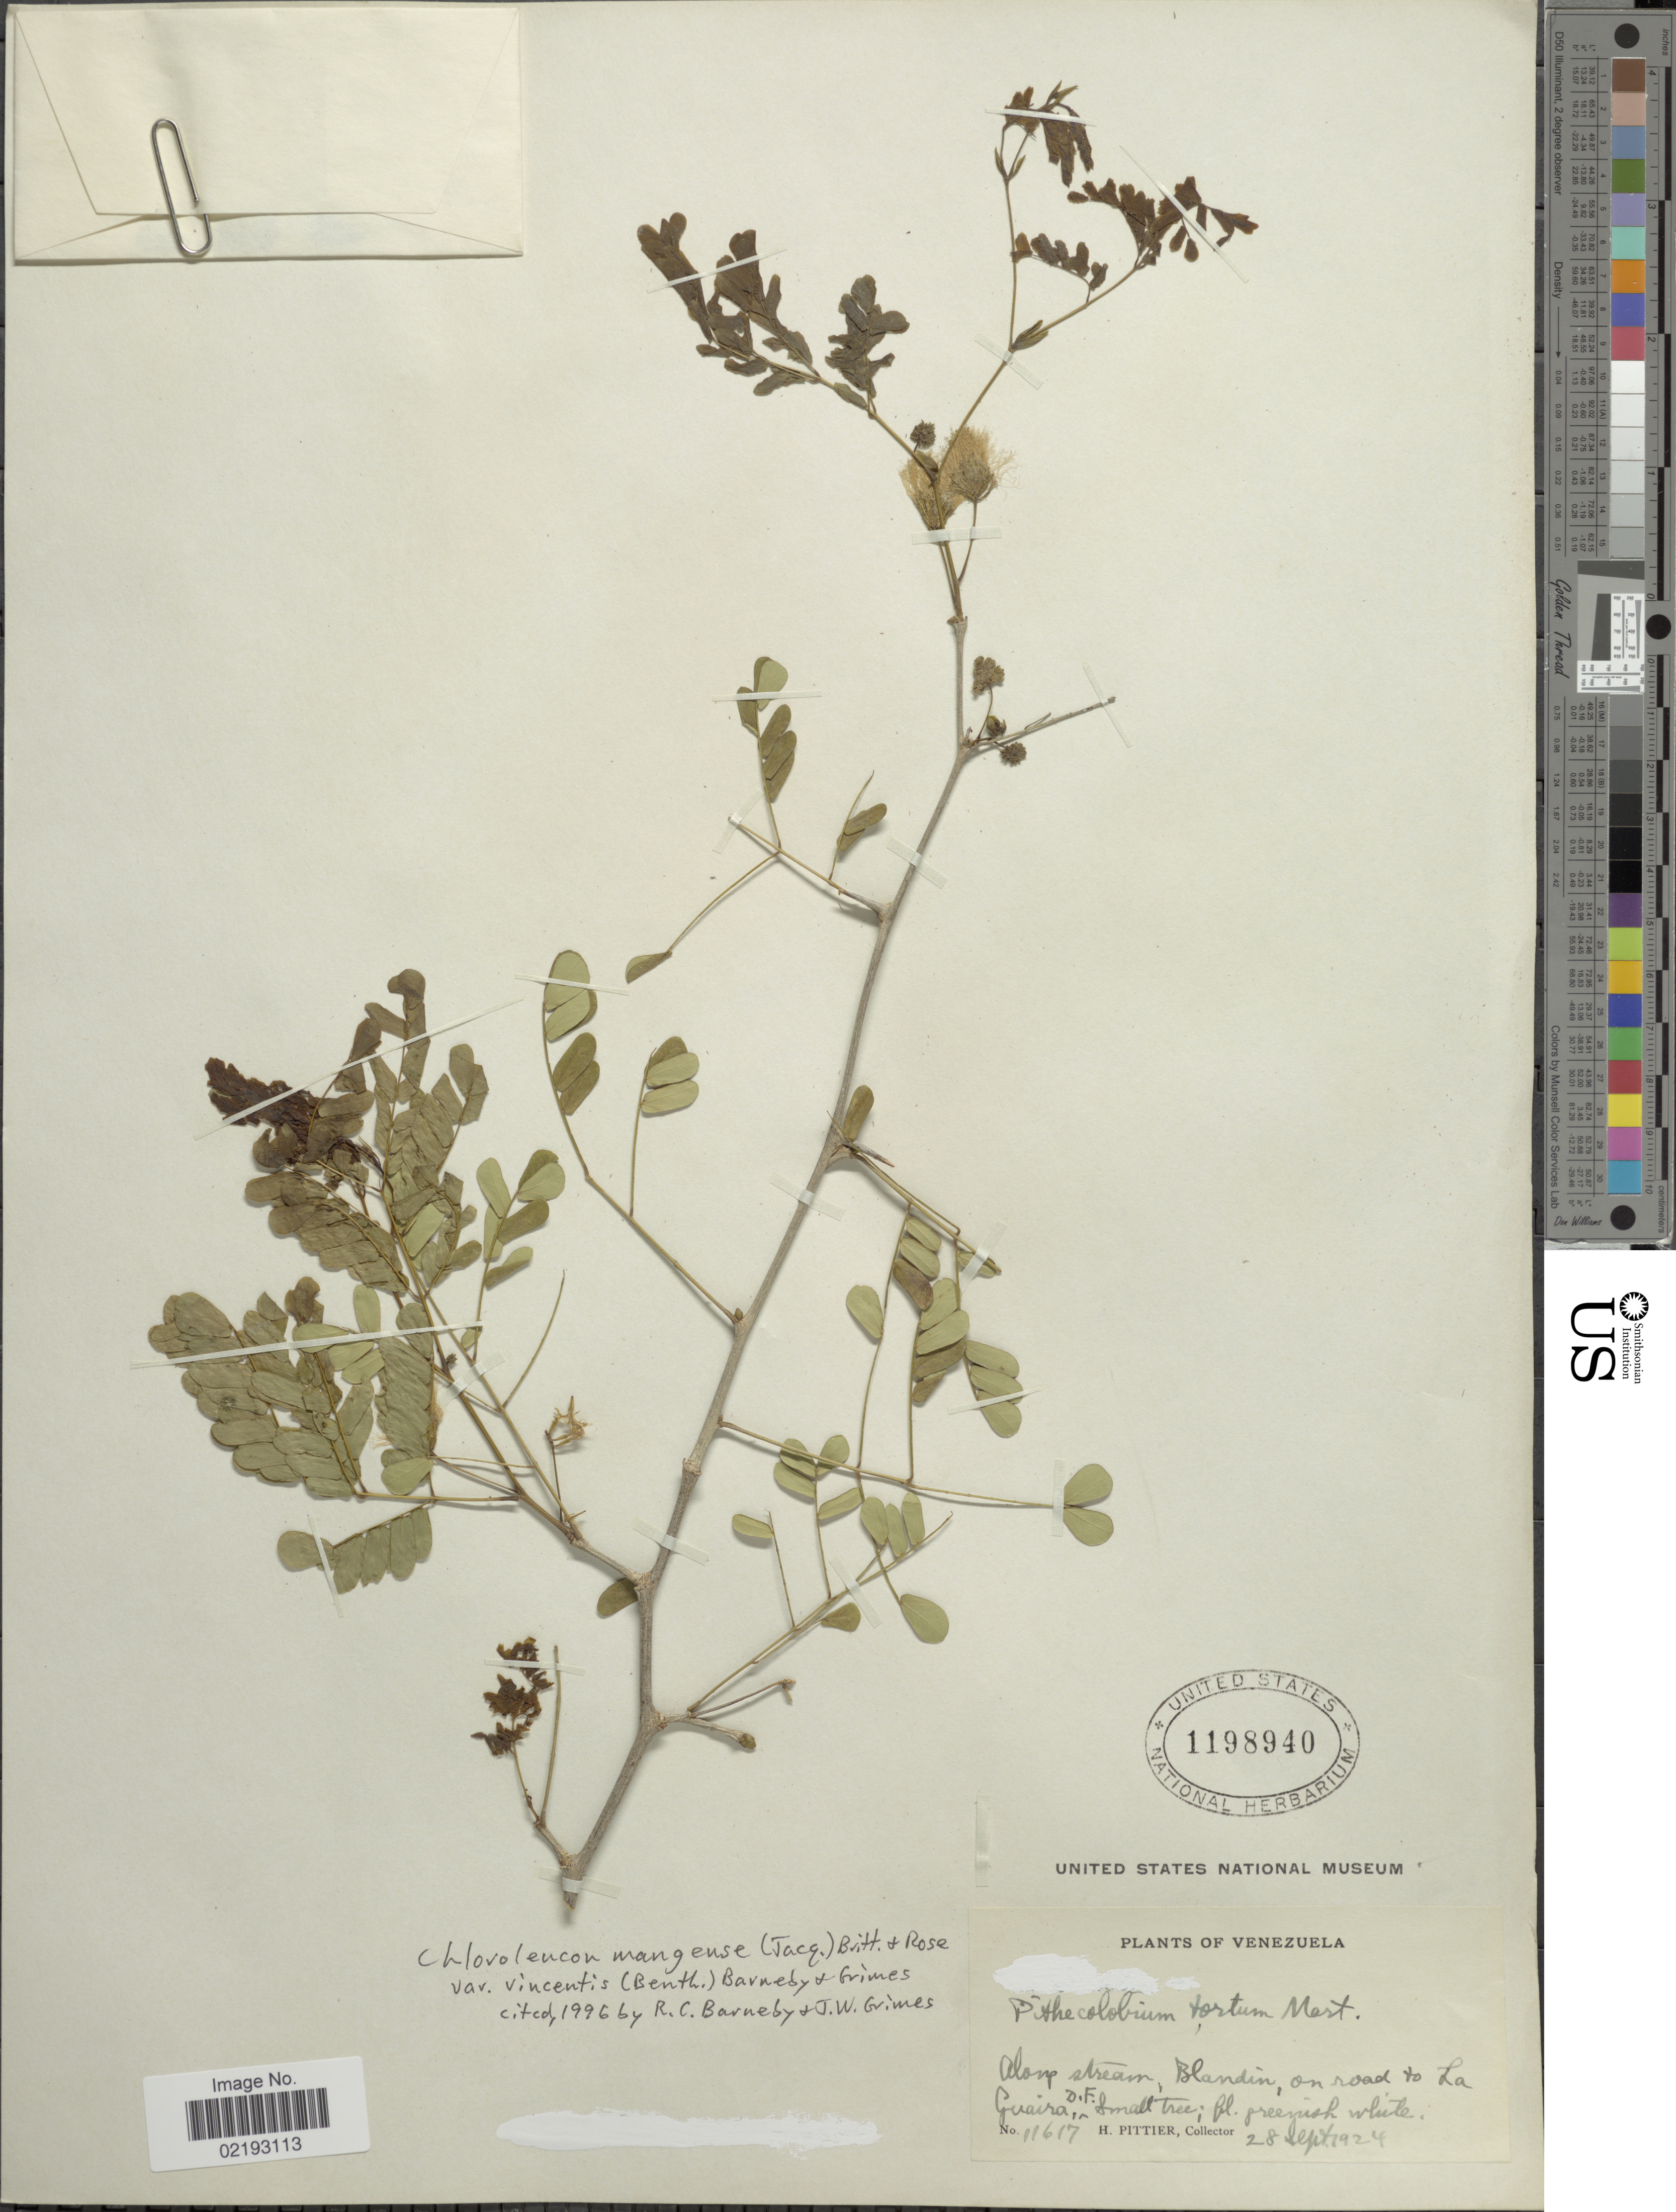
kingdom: Plantae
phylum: Tracheophyta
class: Magnoliopsida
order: Fabales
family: Fabaceae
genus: Chloroleucon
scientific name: Chloroleucon mangense var. vincentis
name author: (Benth.) Barneby & J.W. Grimes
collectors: H. F. Pittier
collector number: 11617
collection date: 1924-09-28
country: Venezuela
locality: Blandin, on road to La Guaira, D. F.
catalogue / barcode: US 1198940